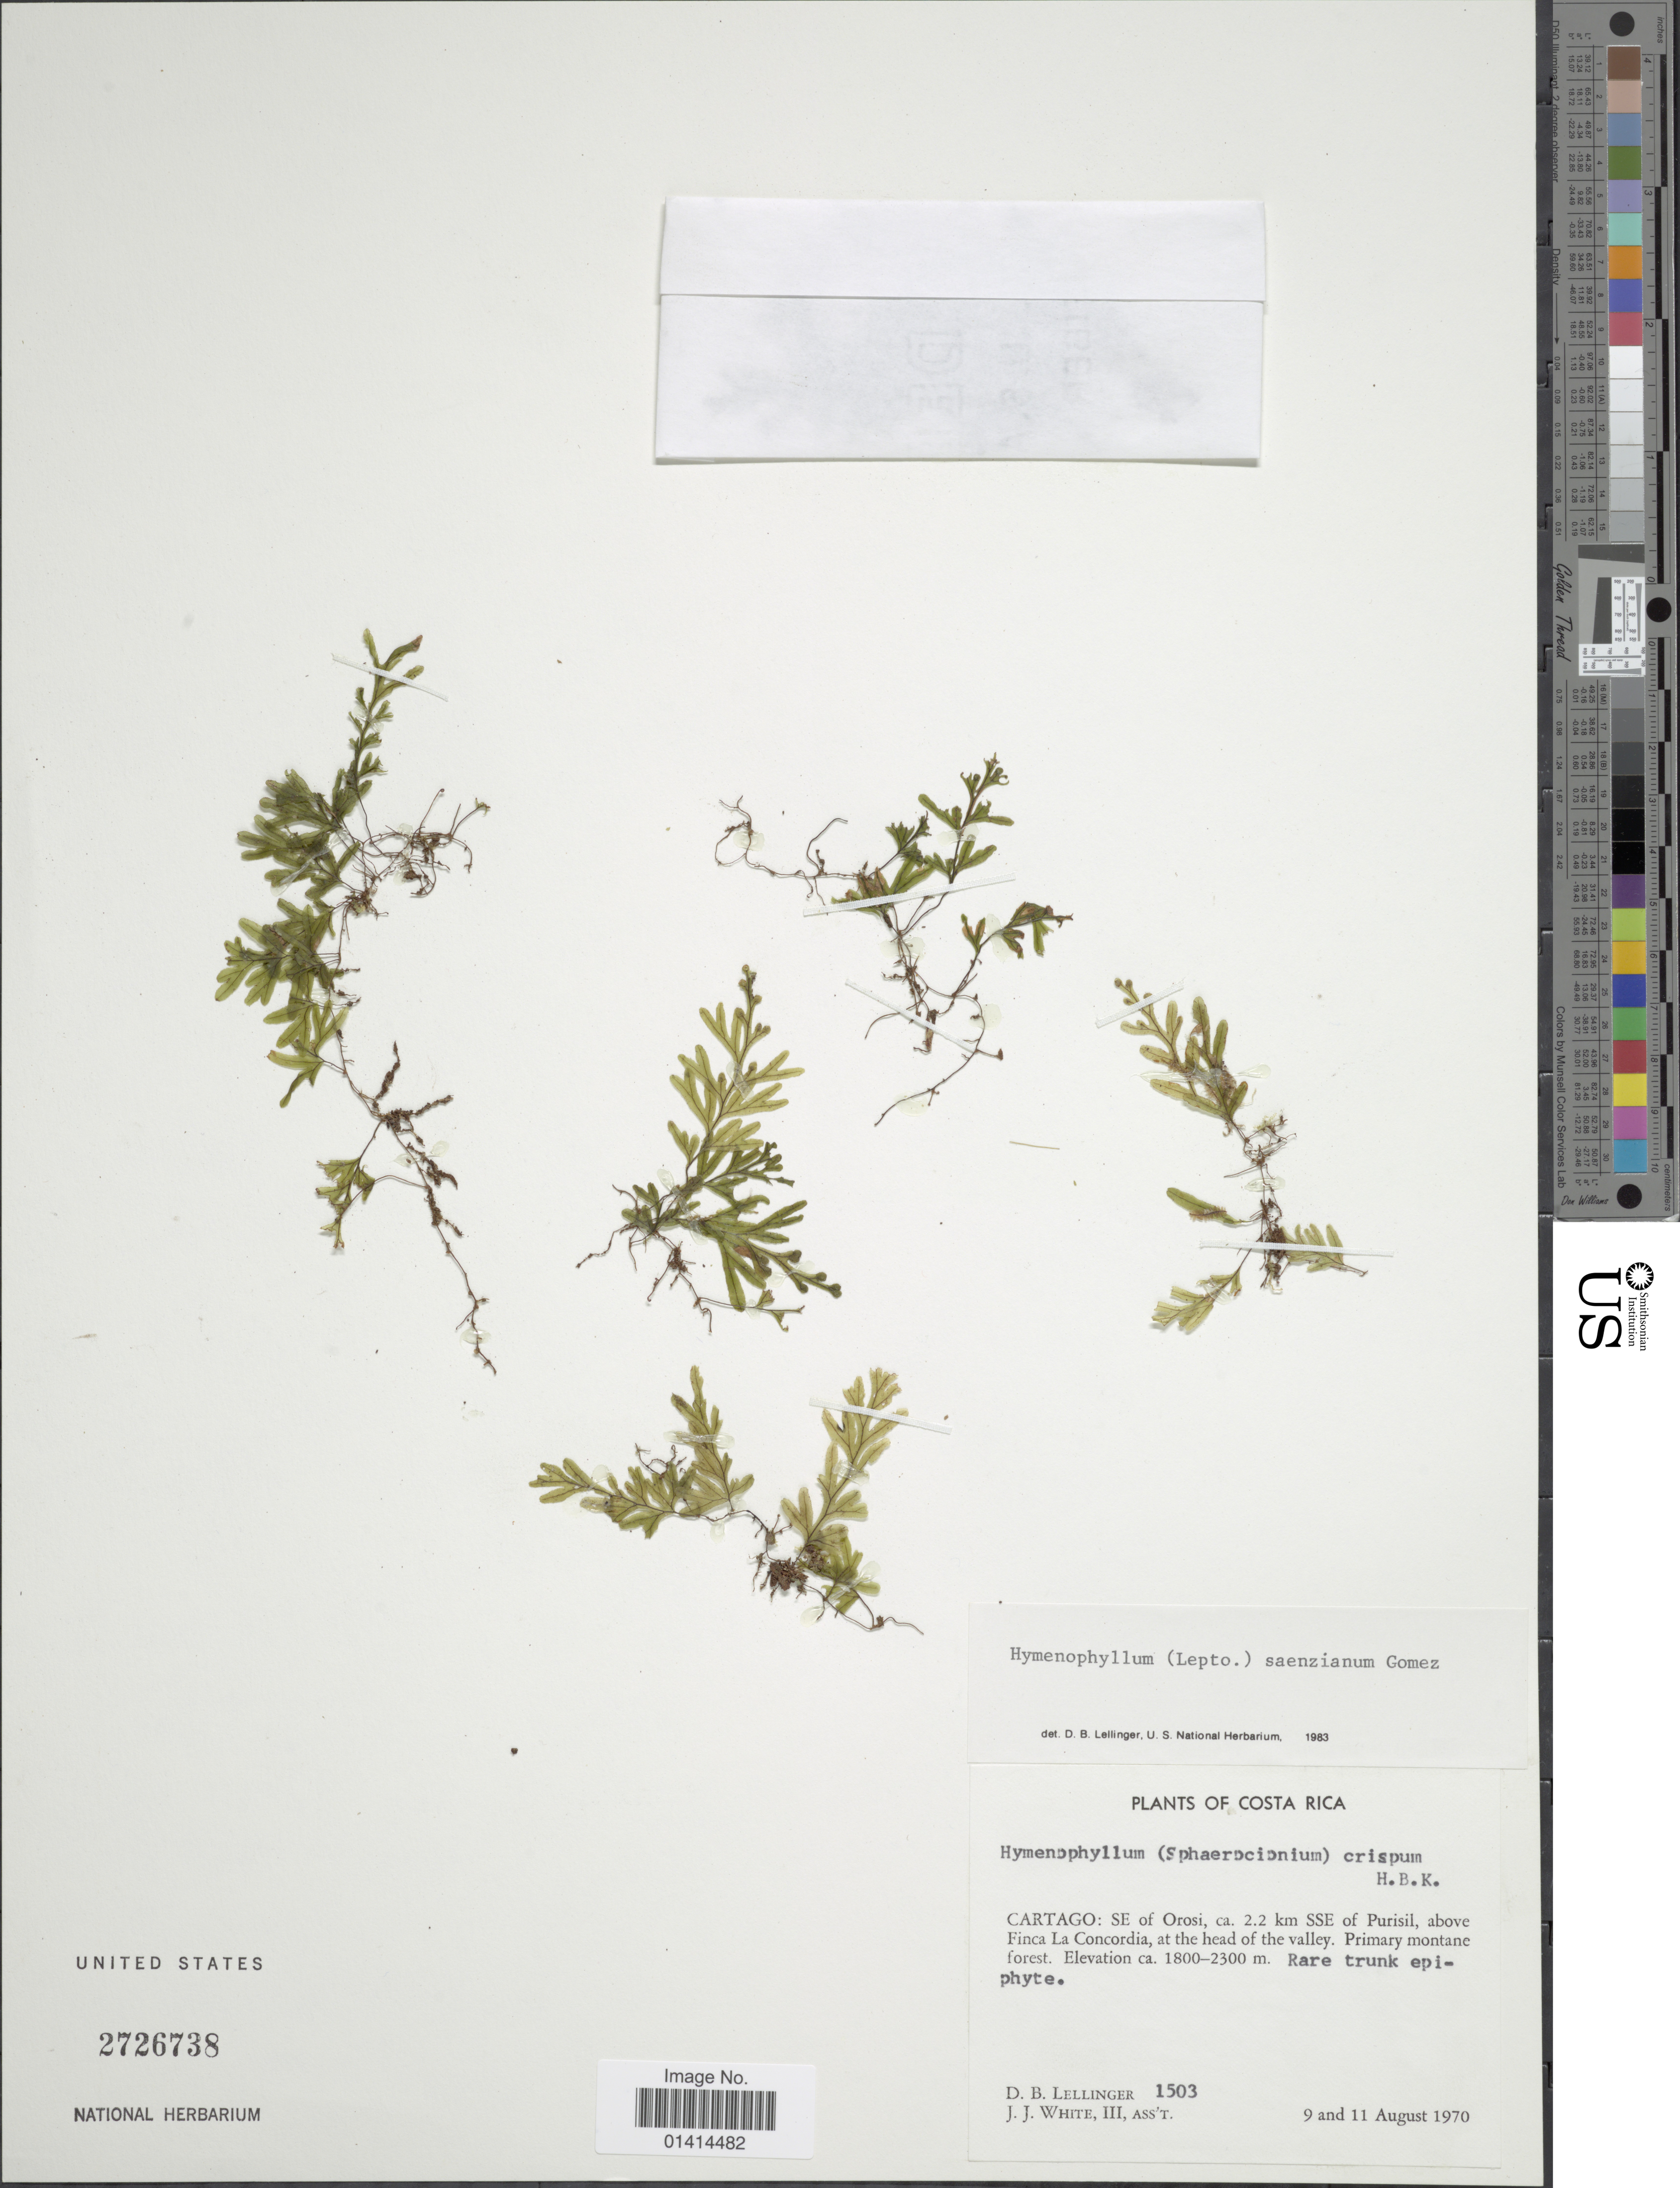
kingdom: Plantae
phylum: Tracheophyta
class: Polypodiopsida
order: Hymenophyllales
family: Hymenophyllaceae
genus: Hymenophyllum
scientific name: Hymenophyllum saenzianum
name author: L.D. Gómez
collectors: D. B. Lellinger & J. J. White III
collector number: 1503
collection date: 1970-08-09/1970-08-11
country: Costa Rica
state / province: Cartago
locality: SE of Orosi, ca 2.2 km SSE of Purisil, above Finca La Concordia, at the head of the valley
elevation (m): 1800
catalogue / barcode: US 2726738